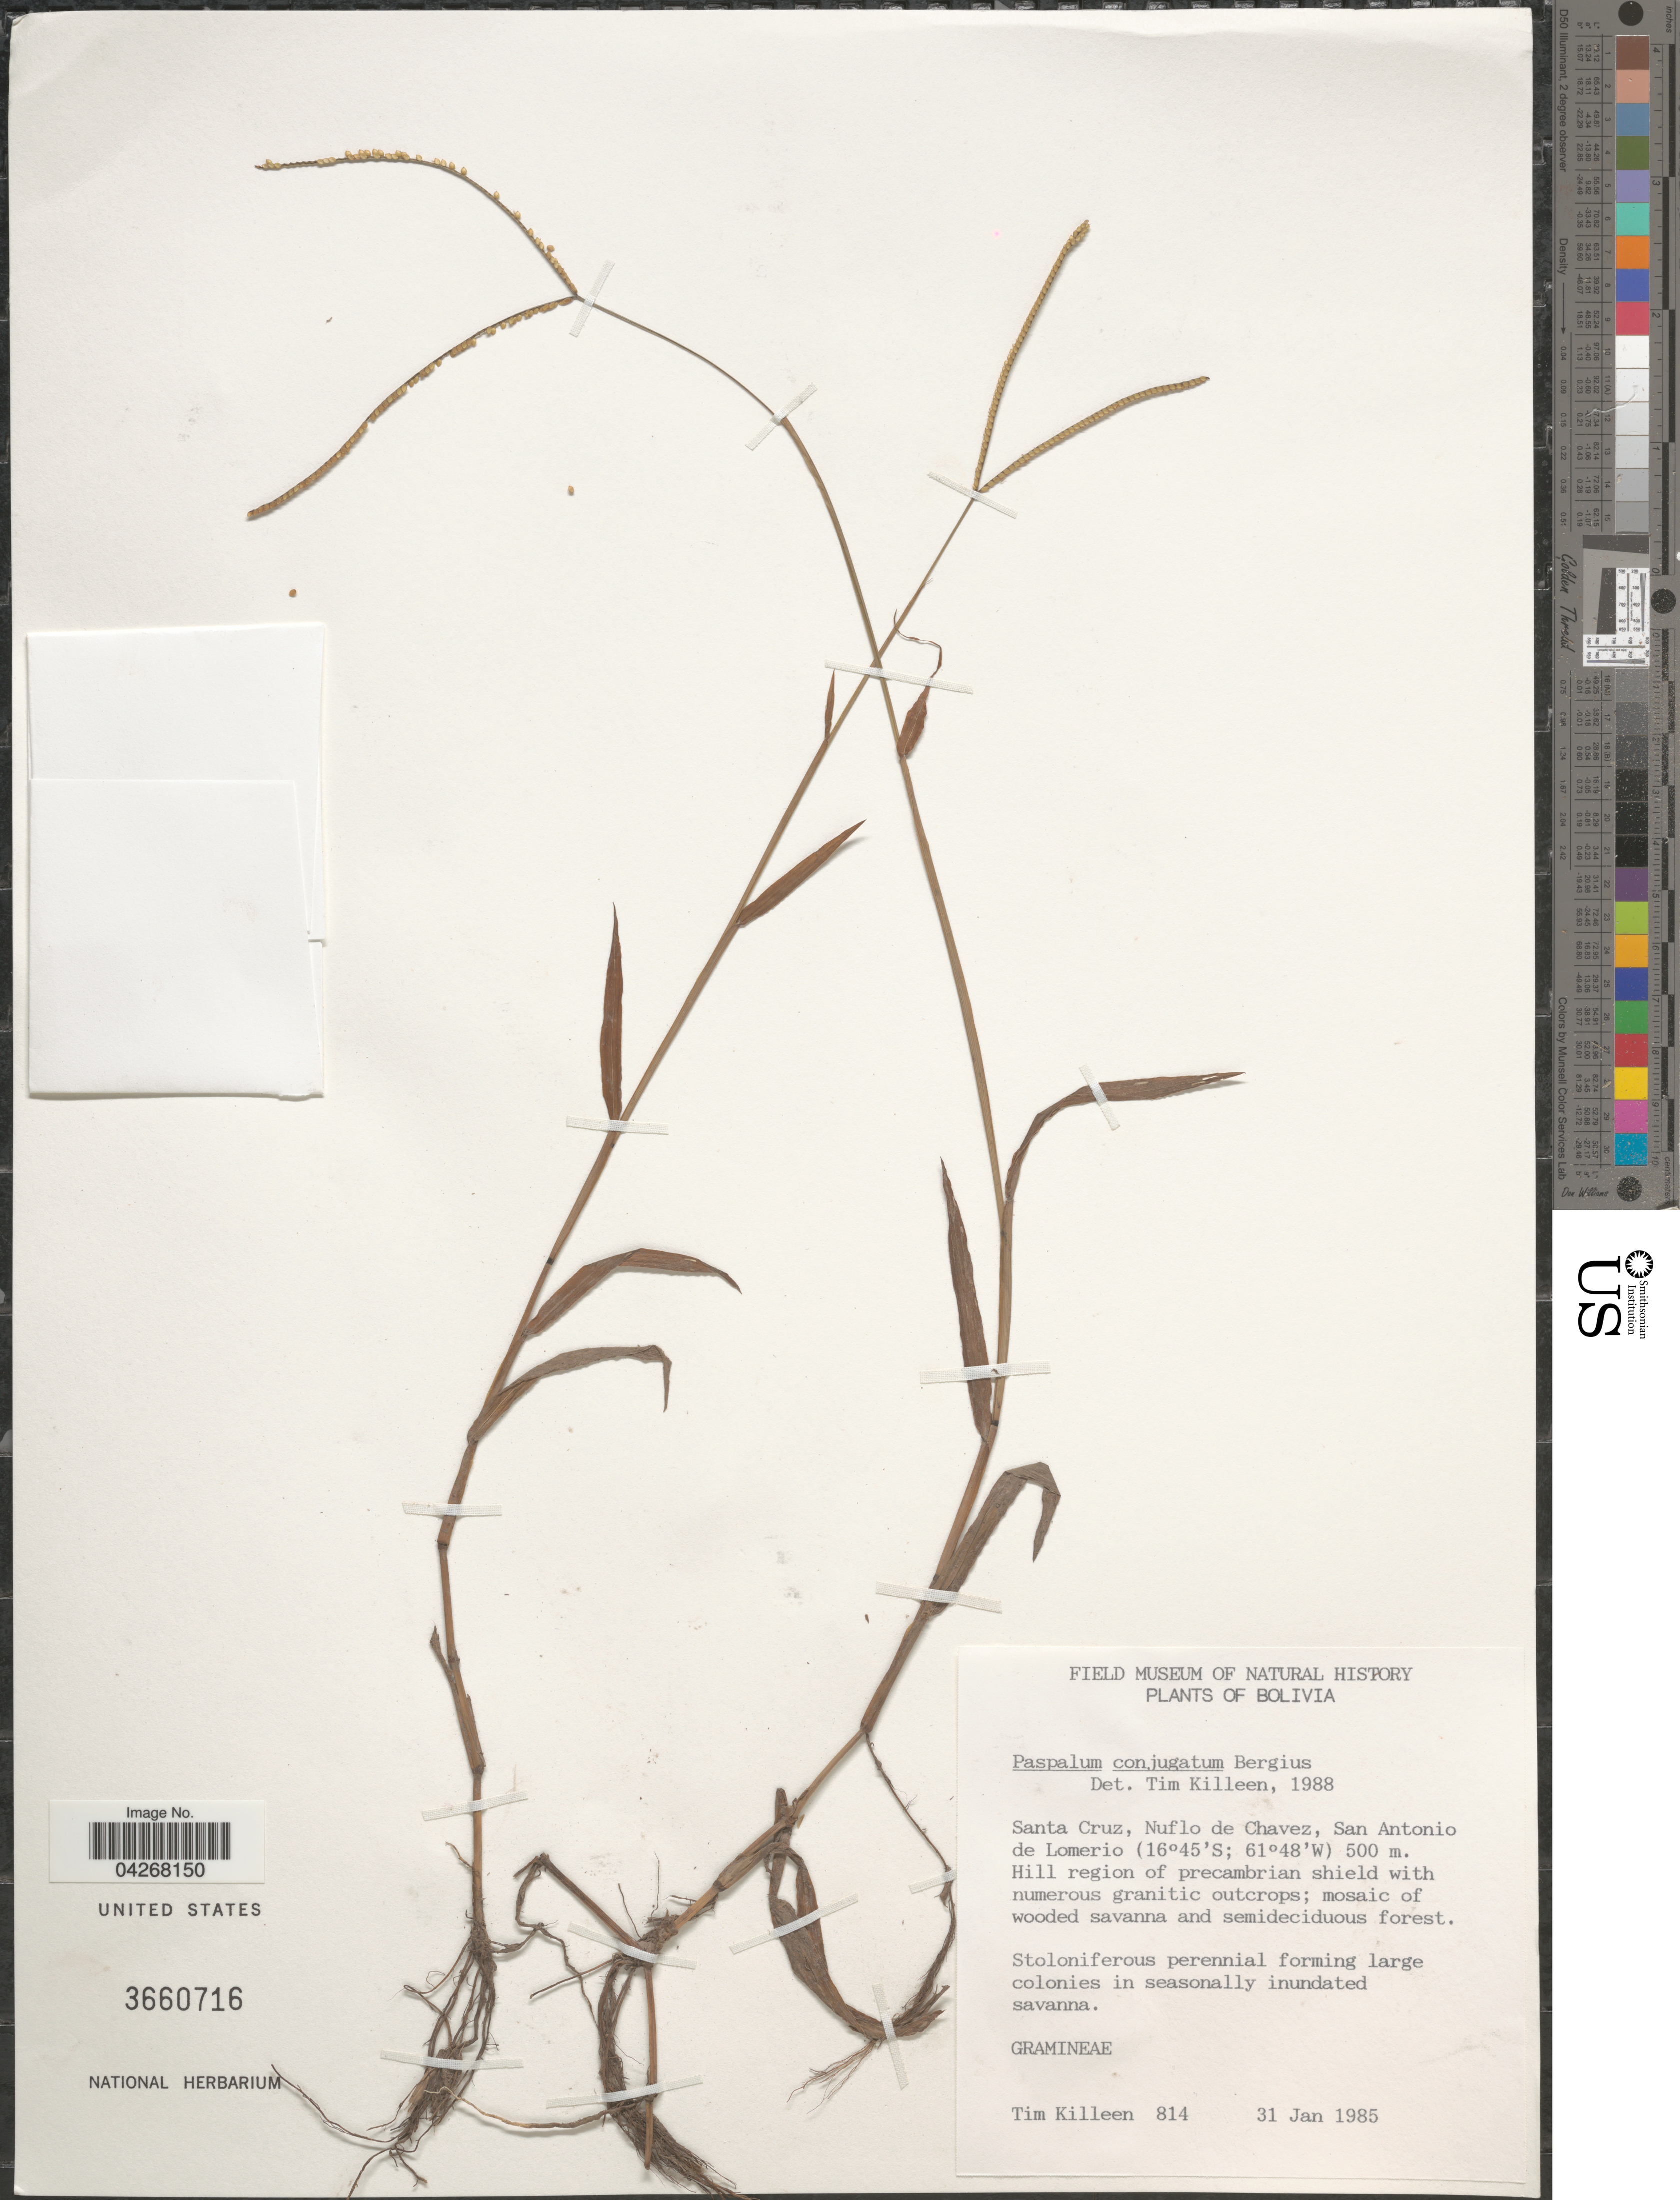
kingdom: Plantae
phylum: Tracheophyta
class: Liliopsida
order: Poales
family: Poaceae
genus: Paspalum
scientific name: Paspalum conjugatum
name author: P.J. Bergius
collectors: T. J. Killeen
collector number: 814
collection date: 1985-01-31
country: Bolivia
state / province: Santa Cruz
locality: Nuflo de Chavez, San Antonio de Lomerio.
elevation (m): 500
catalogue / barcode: US 3660716